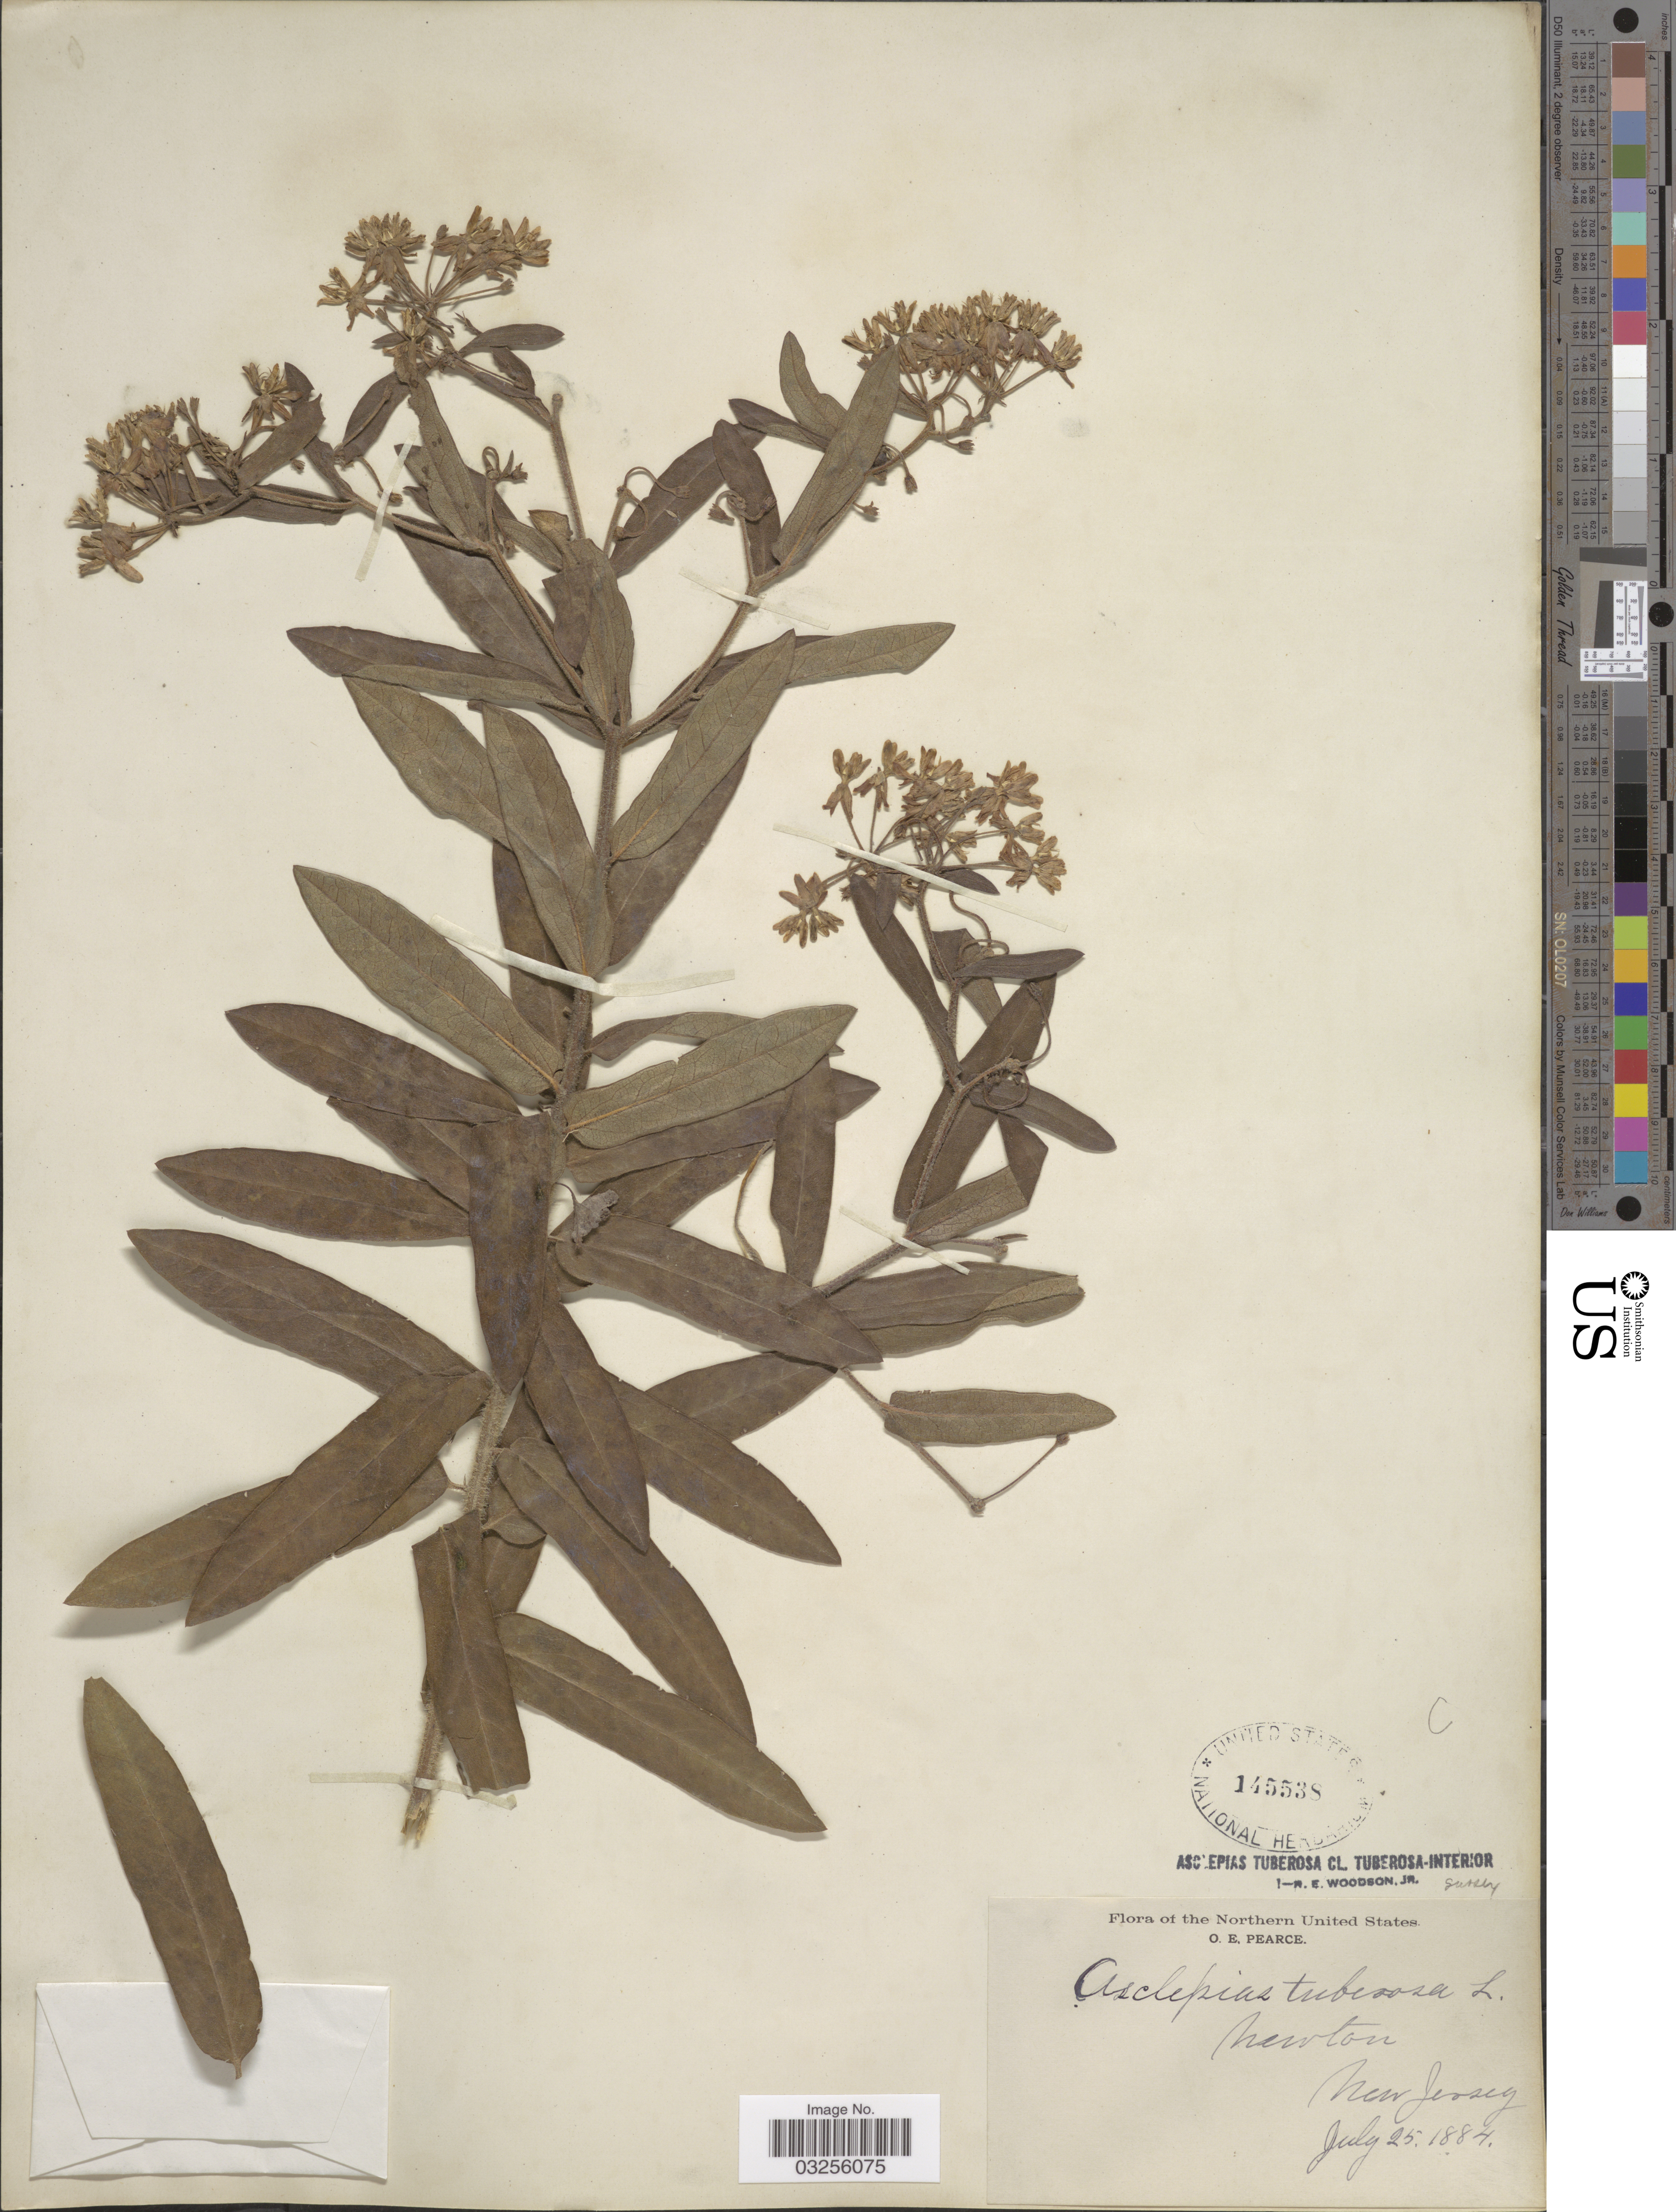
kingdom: Plantae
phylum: Tracheophyta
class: Magnoliopsida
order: Gentianales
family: Apocynaceae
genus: Asclepias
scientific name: Asclepias tuberosa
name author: L.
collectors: O. E. Pearce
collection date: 1884-07-25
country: United States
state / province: New Jersey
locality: The Northern United States. Newton. Sussex.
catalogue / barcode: US 145538